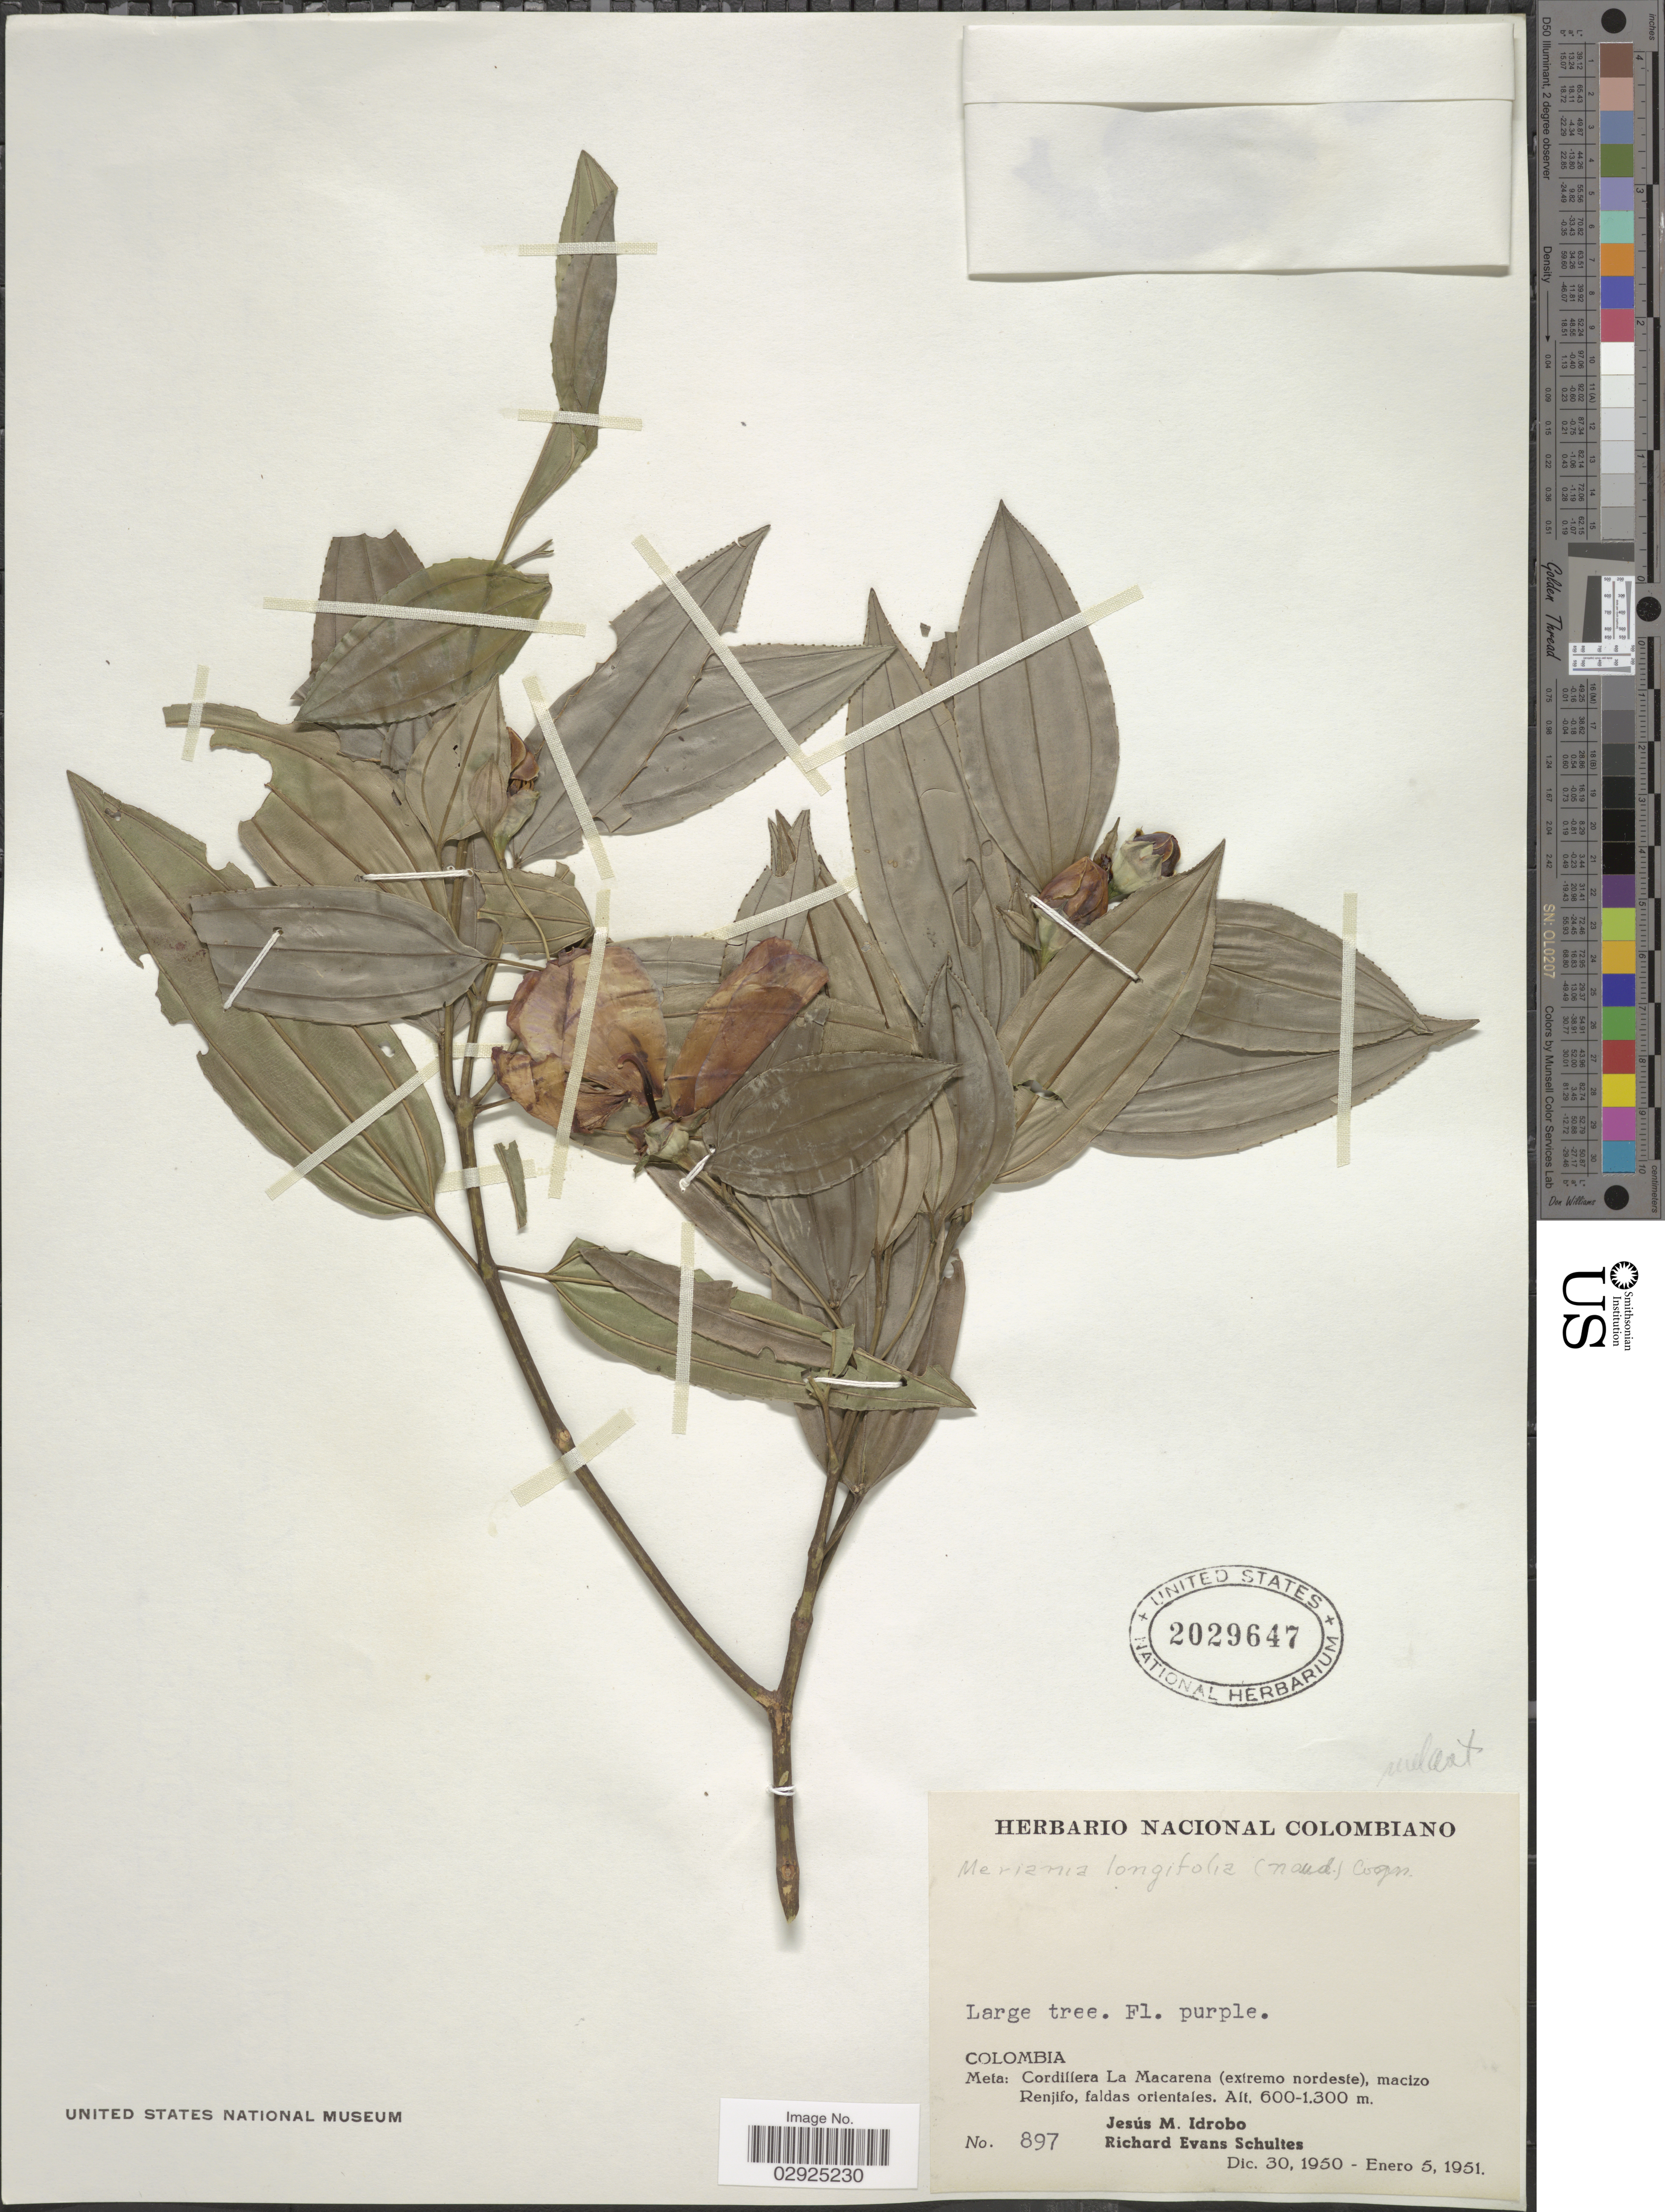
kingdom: Plantae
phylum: Tracheophyta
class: Magnoliopsida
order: Myrtales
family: Melastomataceae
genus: Meriania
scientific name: Meriania longifolia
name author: (Naudin) Cogn.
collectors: J. M. Idrobo & R. E. Schultes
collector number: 897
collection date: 1950-12-30/1951-01-05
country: Colombia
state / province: Meta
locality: Cordillera La Macarena (extremo nordeste), macizo Renjifo, faldas orientales.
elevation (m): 600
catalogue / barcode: US 2029647